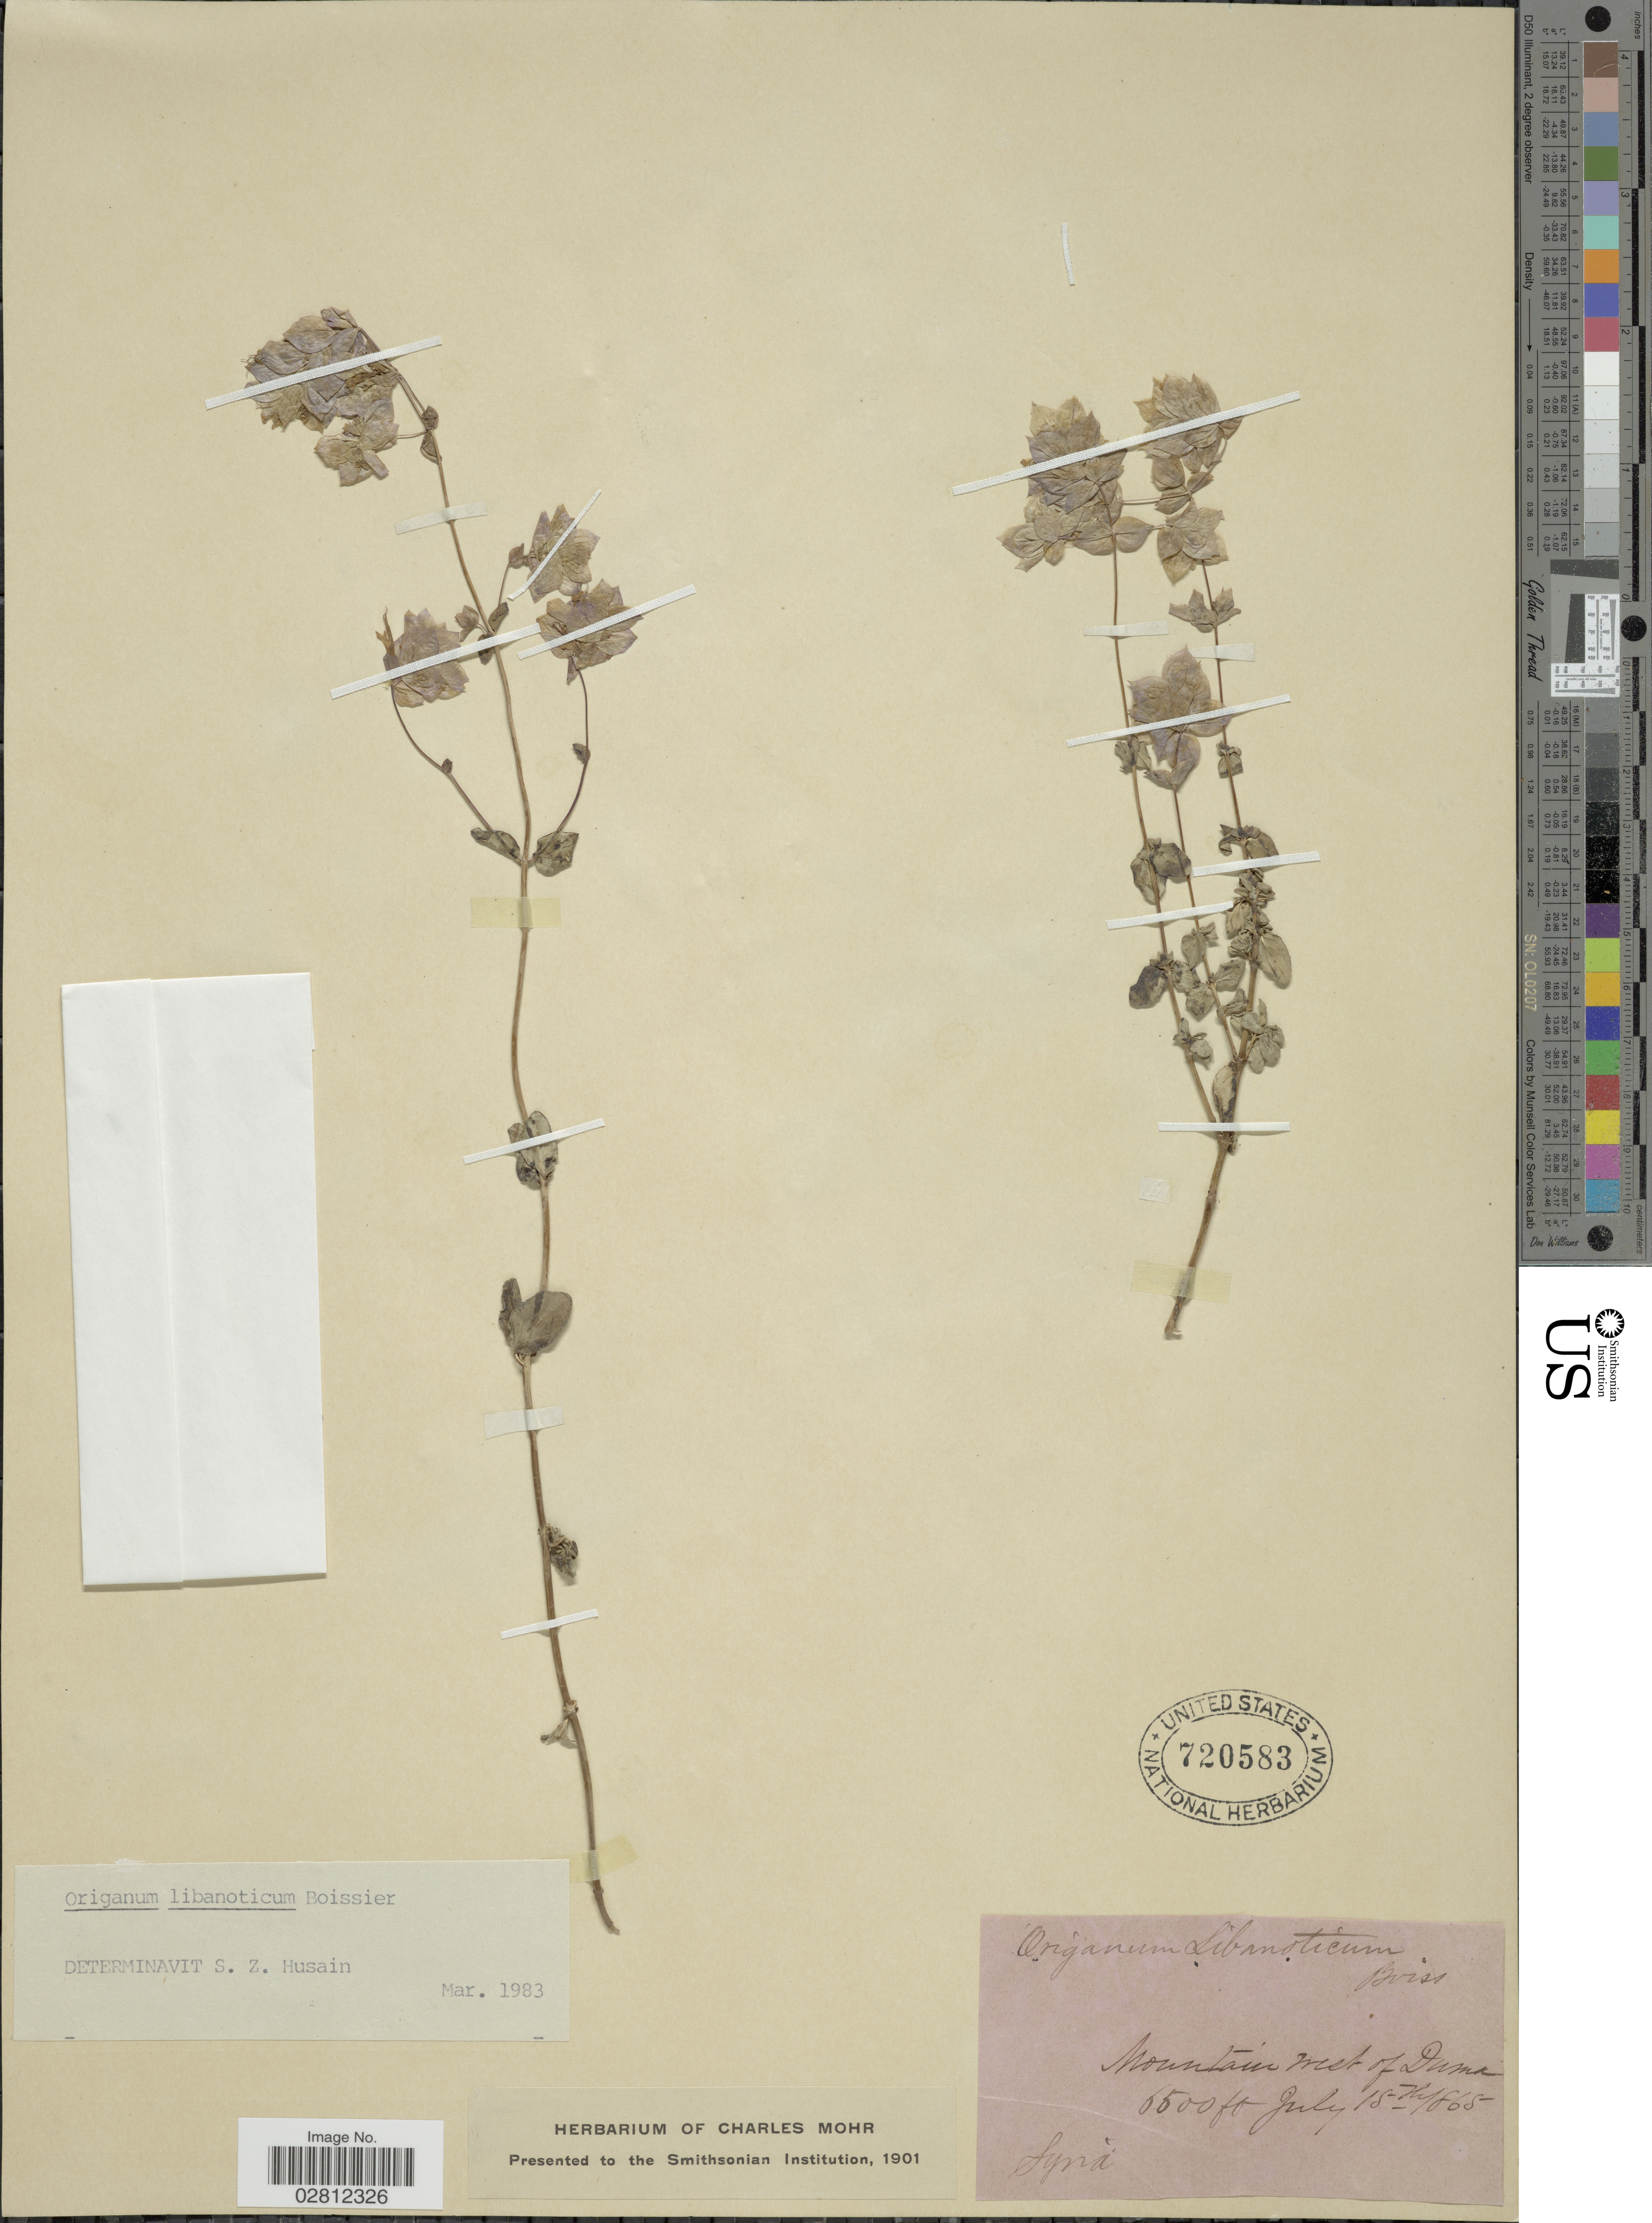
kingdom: Plantae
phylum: Tracheophyta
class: Magnoliopsida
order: Lamiales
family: Lamiaceae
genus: Origanum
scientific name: Origanum libanoticum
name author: Boiss.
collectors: ex herb. Charles Mohr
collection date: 1865-07-15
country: Syria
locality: Mountain west of Duma.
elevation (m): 1981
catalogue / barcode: US 720583